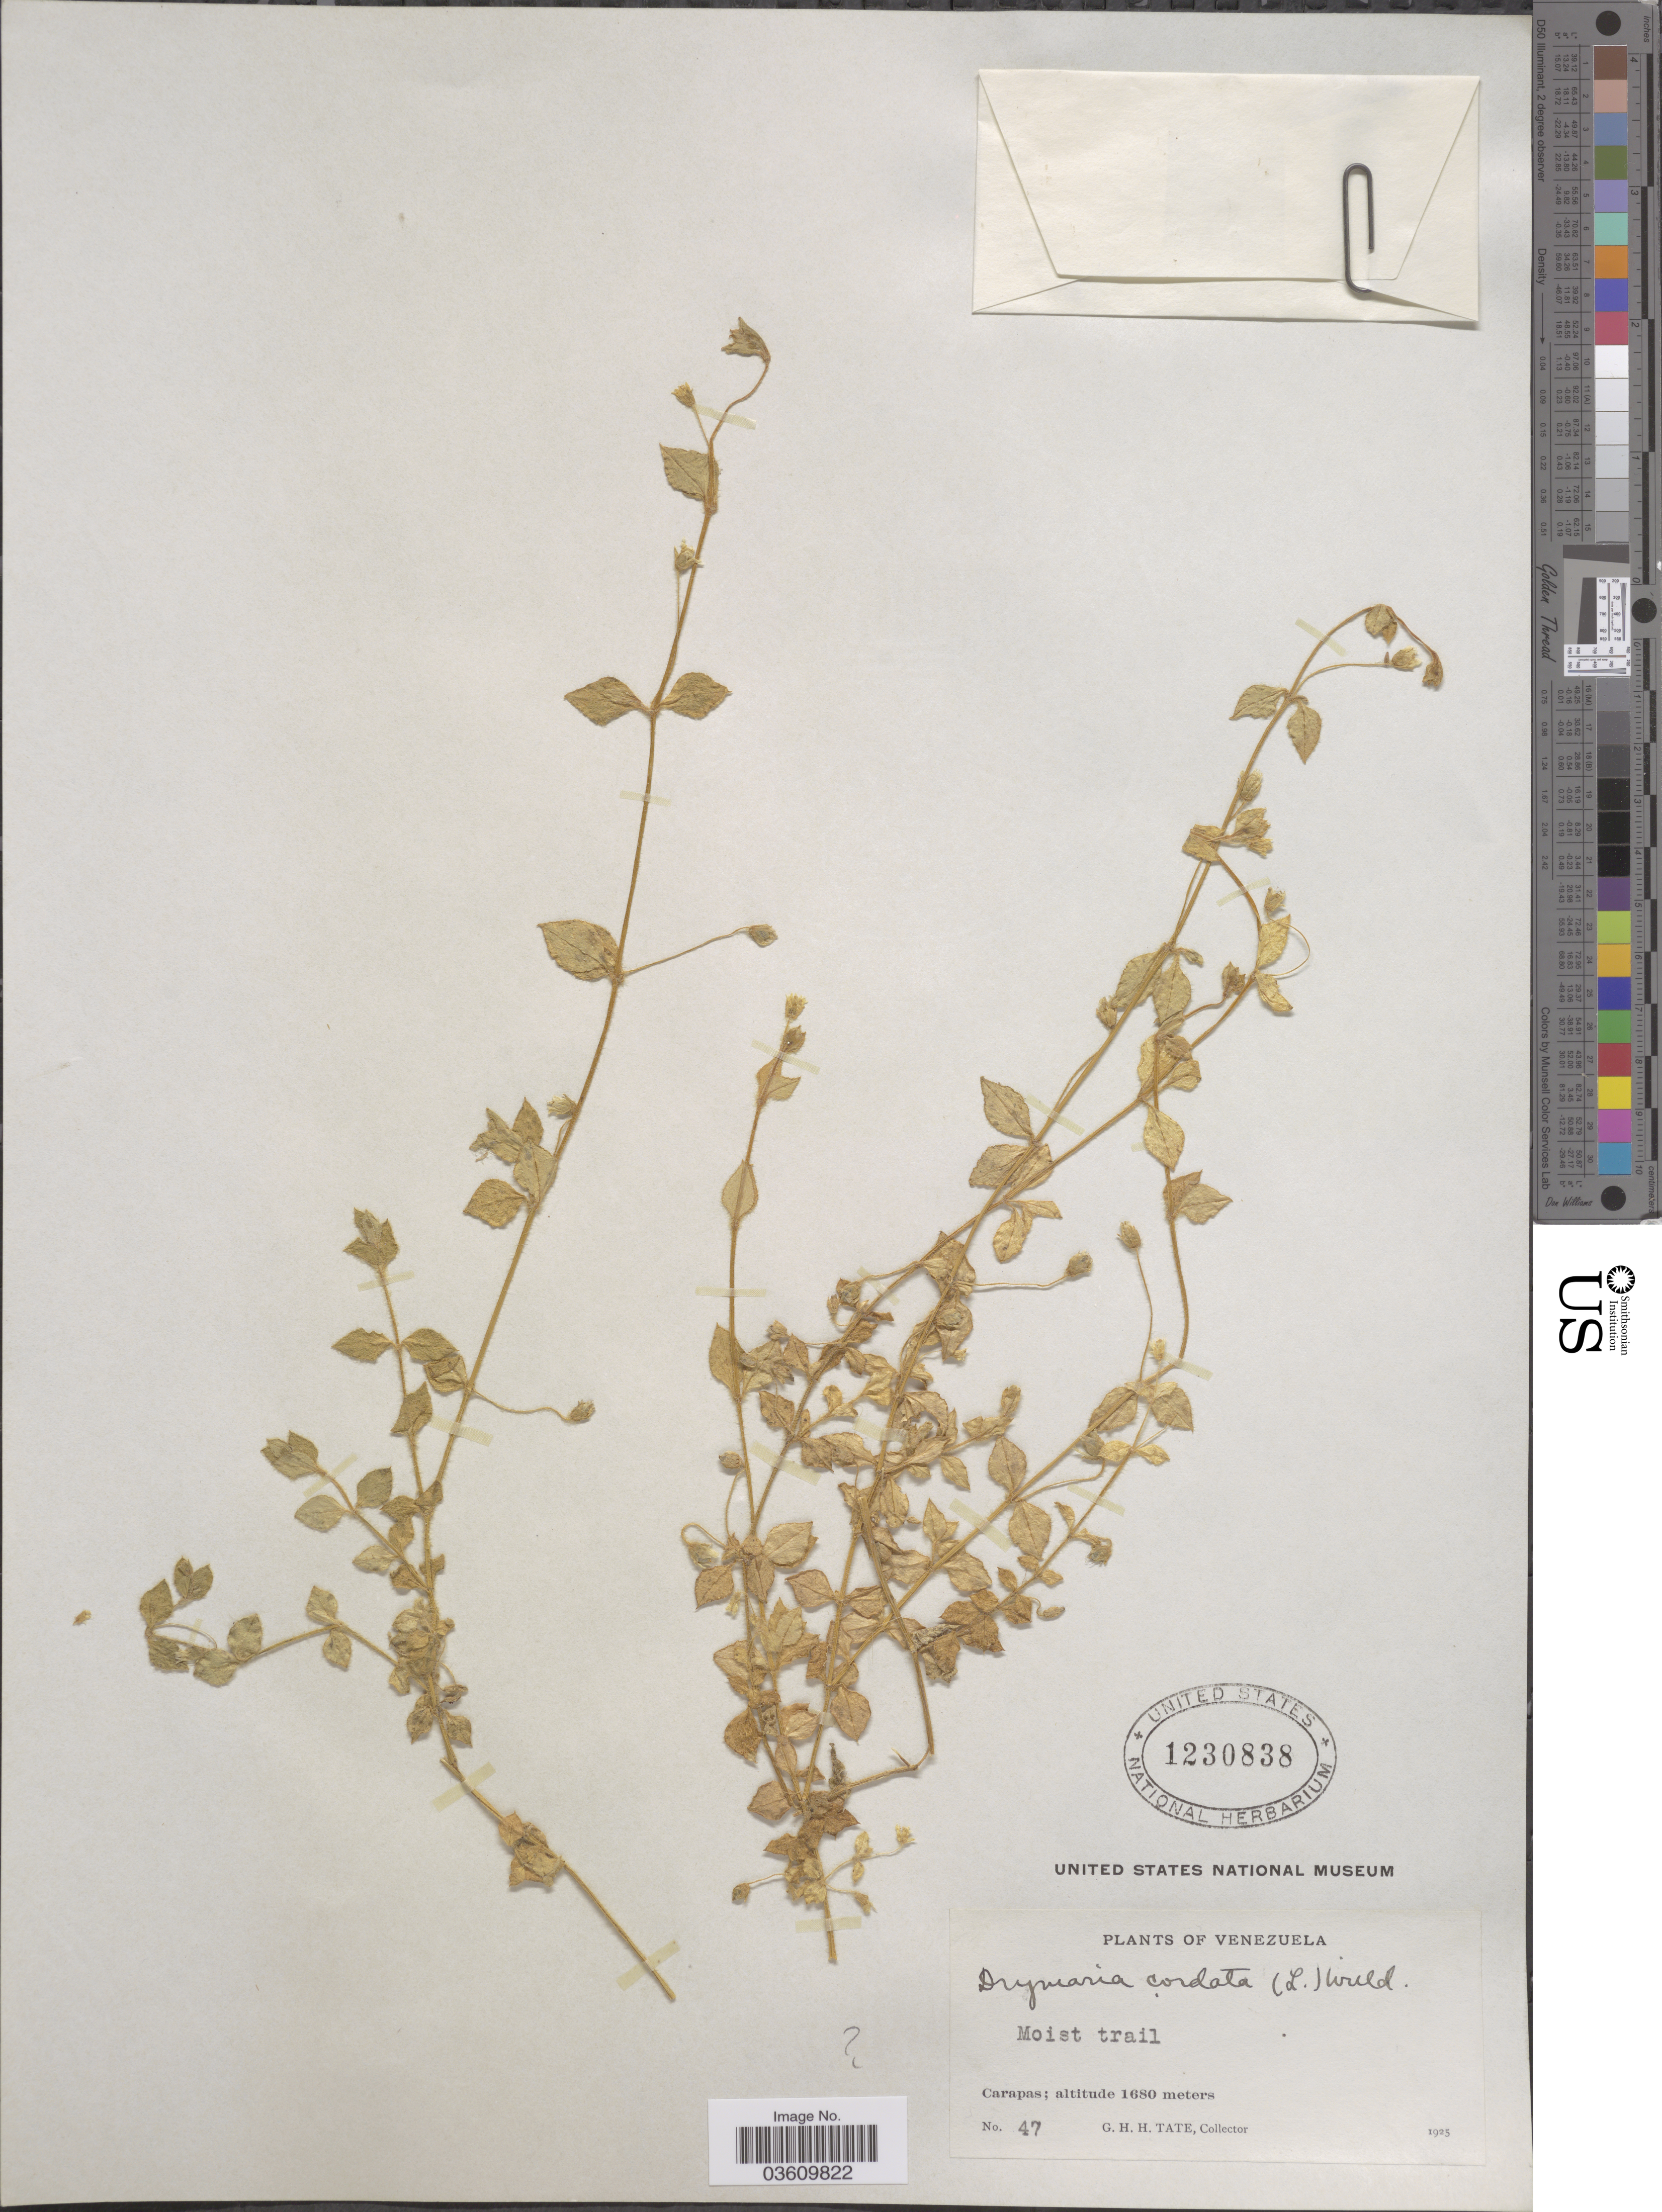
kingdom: Plantae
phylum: Tracheophyta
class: Magnoliopsida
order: Caryophyllales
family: Caryophyllaceae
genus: Stellaria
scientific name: Stellaria ovata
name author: Willd.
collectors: G. H. H.Tate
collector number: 47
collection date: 1925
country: Venezuela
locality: Carapas.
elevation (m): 1680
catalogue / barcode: US 1230838